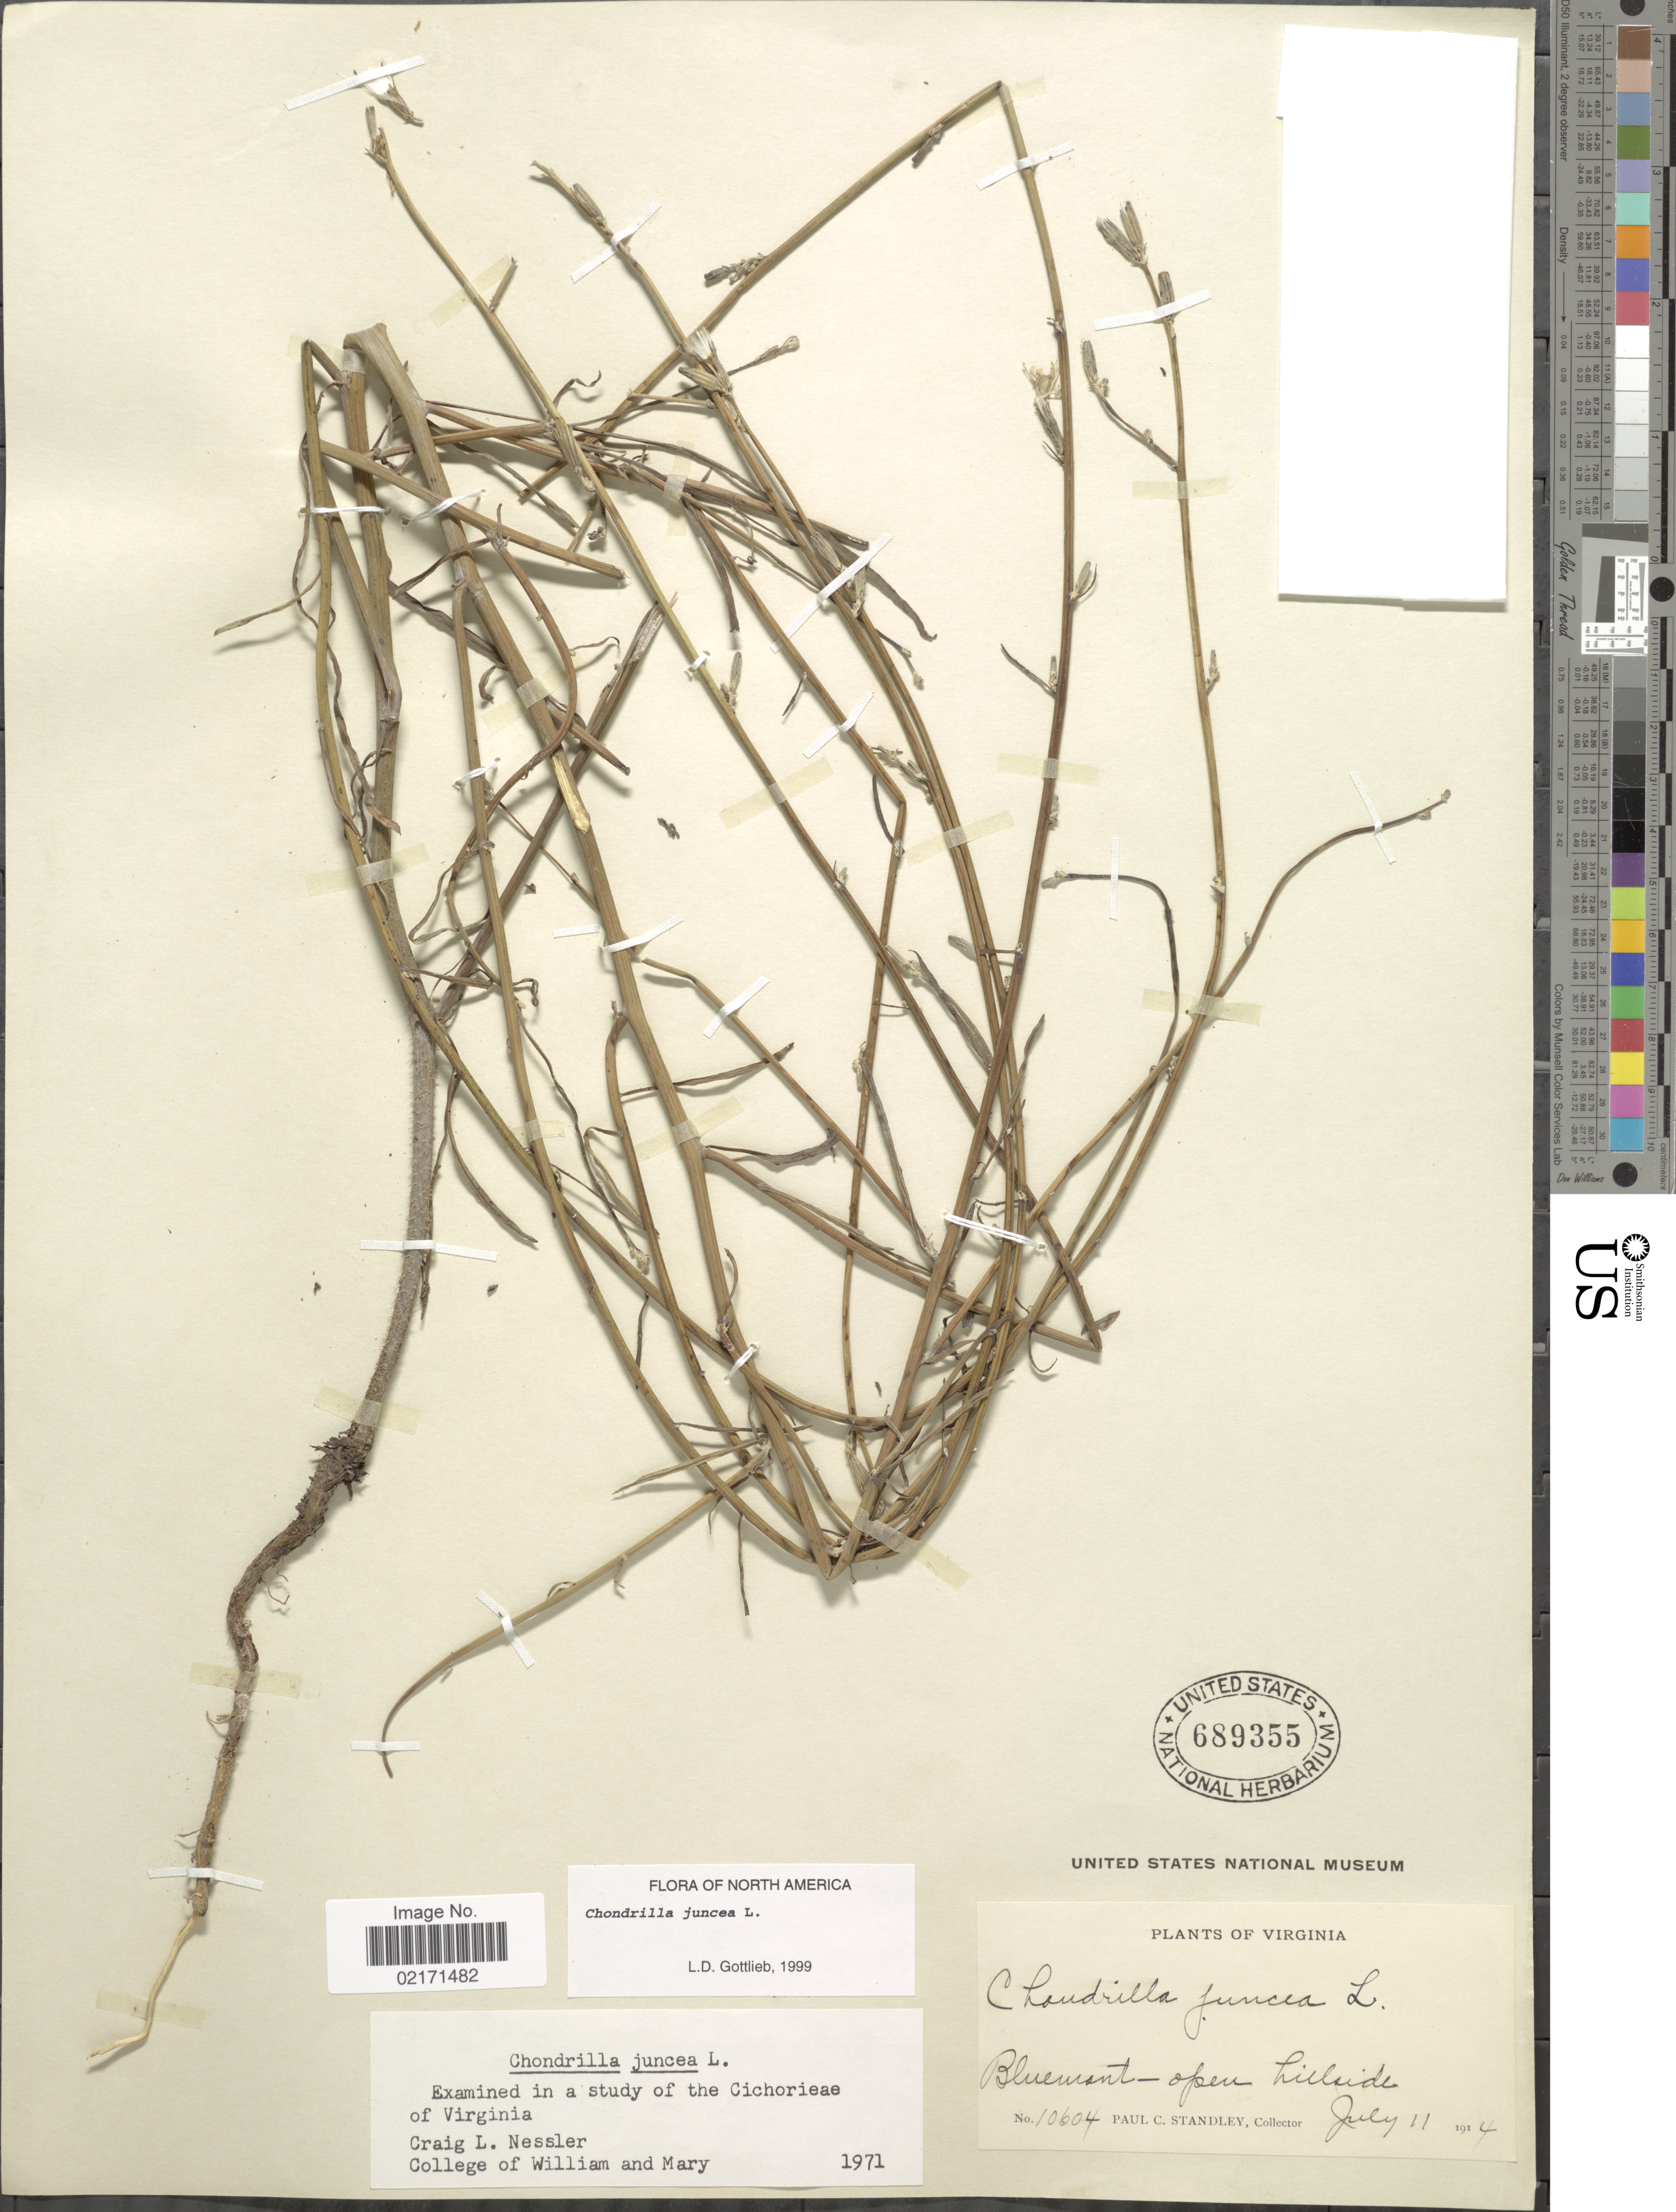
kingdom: Plantae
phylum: Tracheophyta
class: Magnoliopsida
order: Asterales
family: Asteraceae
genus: Chondrilla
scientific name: Chondrilla juncea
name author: L.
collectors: P. C. Standley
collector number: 10604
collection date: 1914-07-11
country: United States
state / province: Virginia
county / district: Loudoun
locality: Bluemont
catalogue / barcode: US 689355